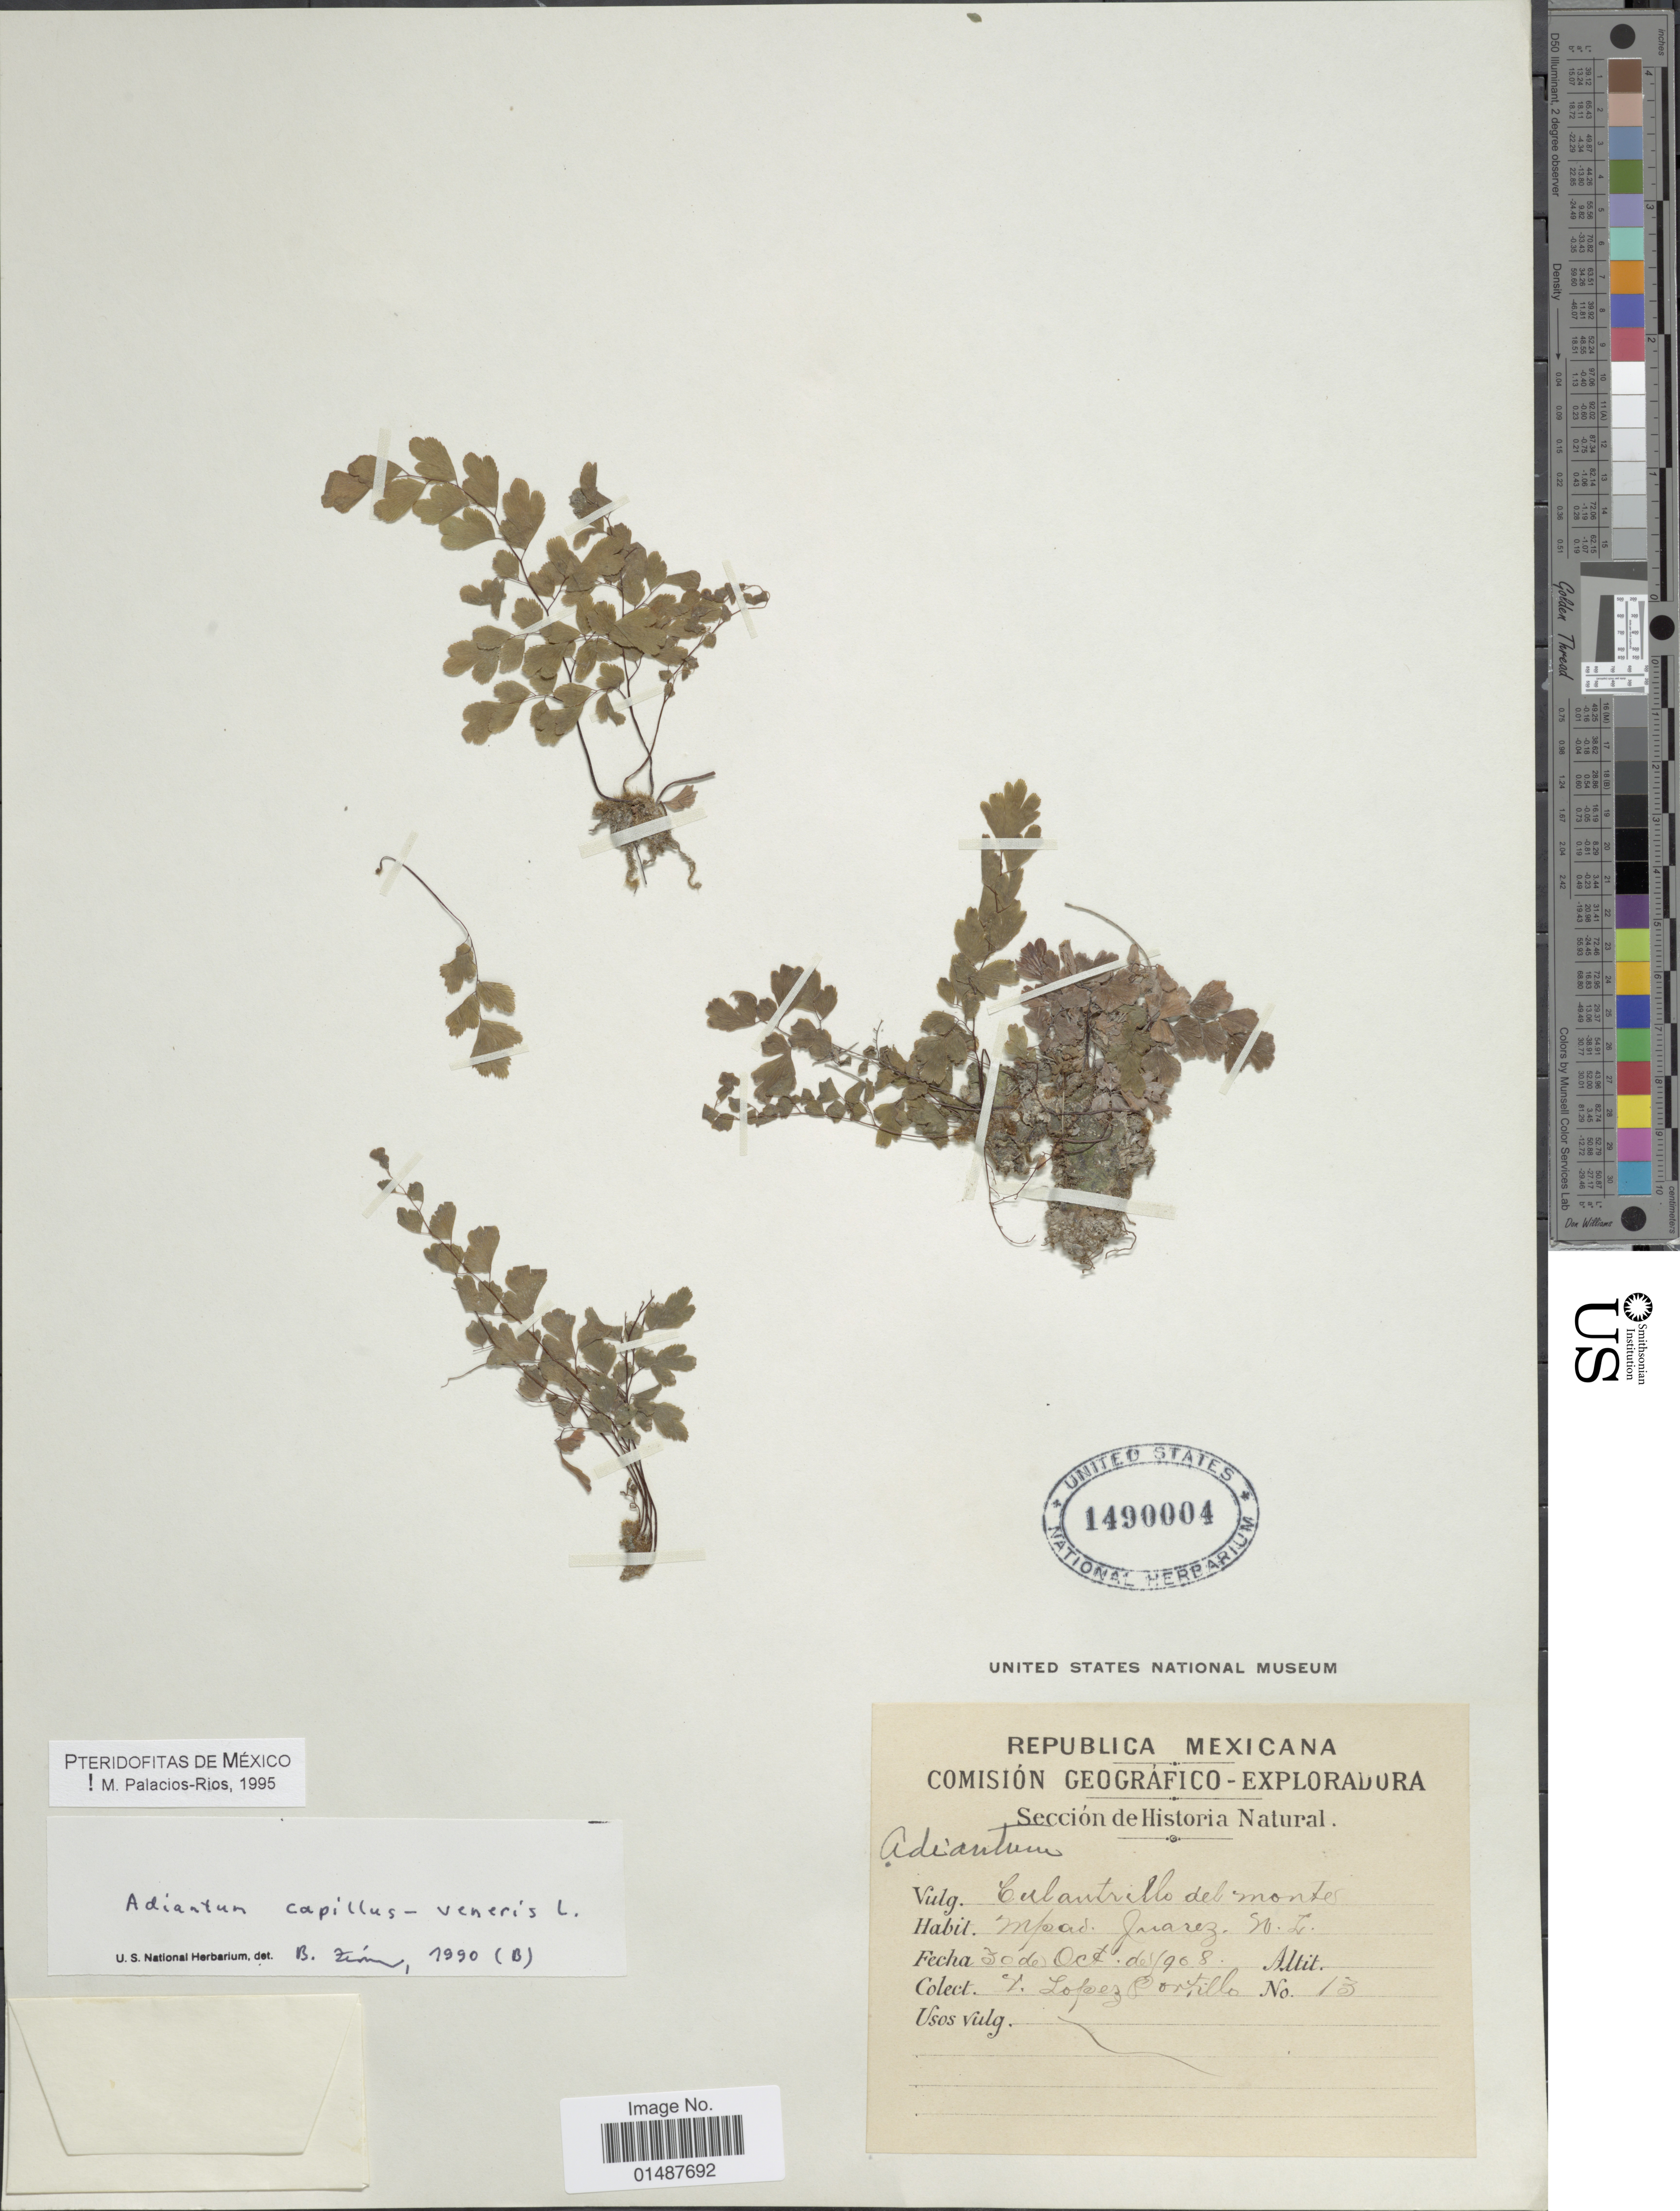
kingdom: Plantae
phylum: Tracheophyta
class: Polypodiopsida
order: Polypodiales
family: Pteridaceae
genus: Adiantum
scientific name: Adiantum capillus-veneris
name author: L.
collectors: López Portillo, V.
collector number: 13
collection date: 1908-10-30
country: Mexico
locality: Mpad. Juarez N. L.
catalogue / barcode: US 1490004